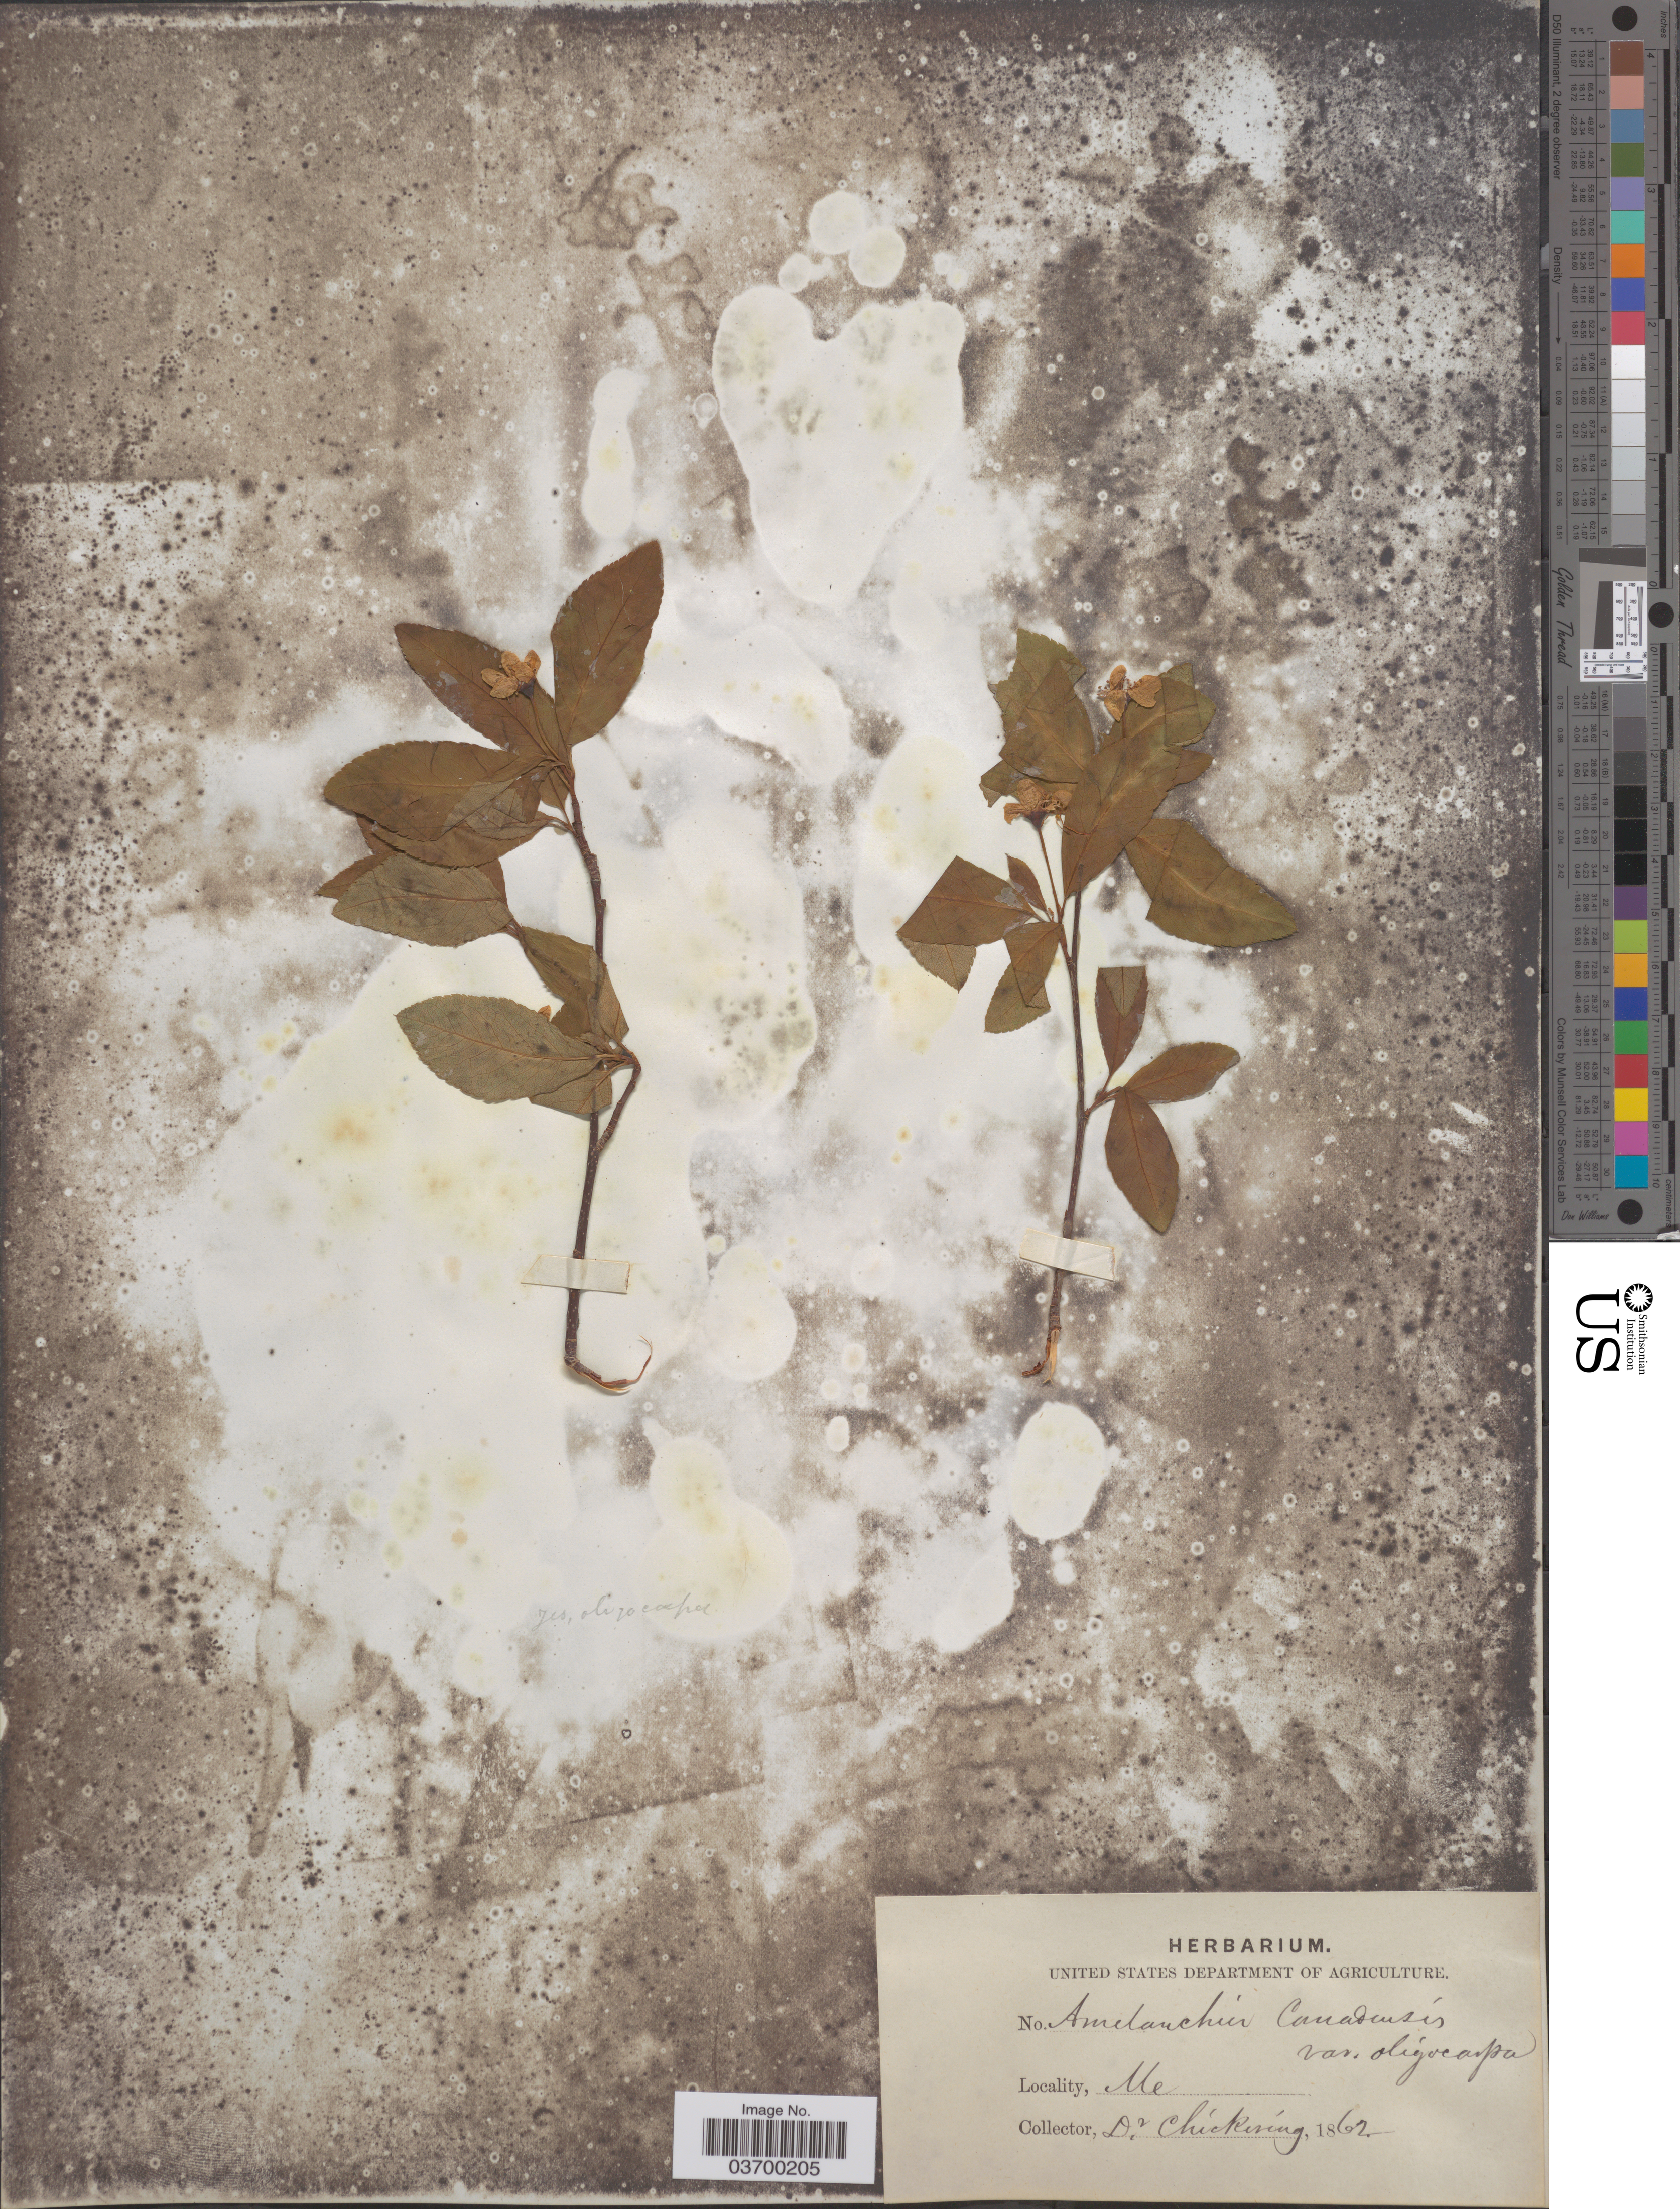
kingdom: Plantae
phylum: Tracheophyta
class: Magnoliopsida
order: Rosales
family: Rosaceae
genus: Amelanchier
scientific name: Amelanchier bartramiana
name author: (Tausch) M. Roem.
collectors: Chickering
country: United States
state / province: Maine